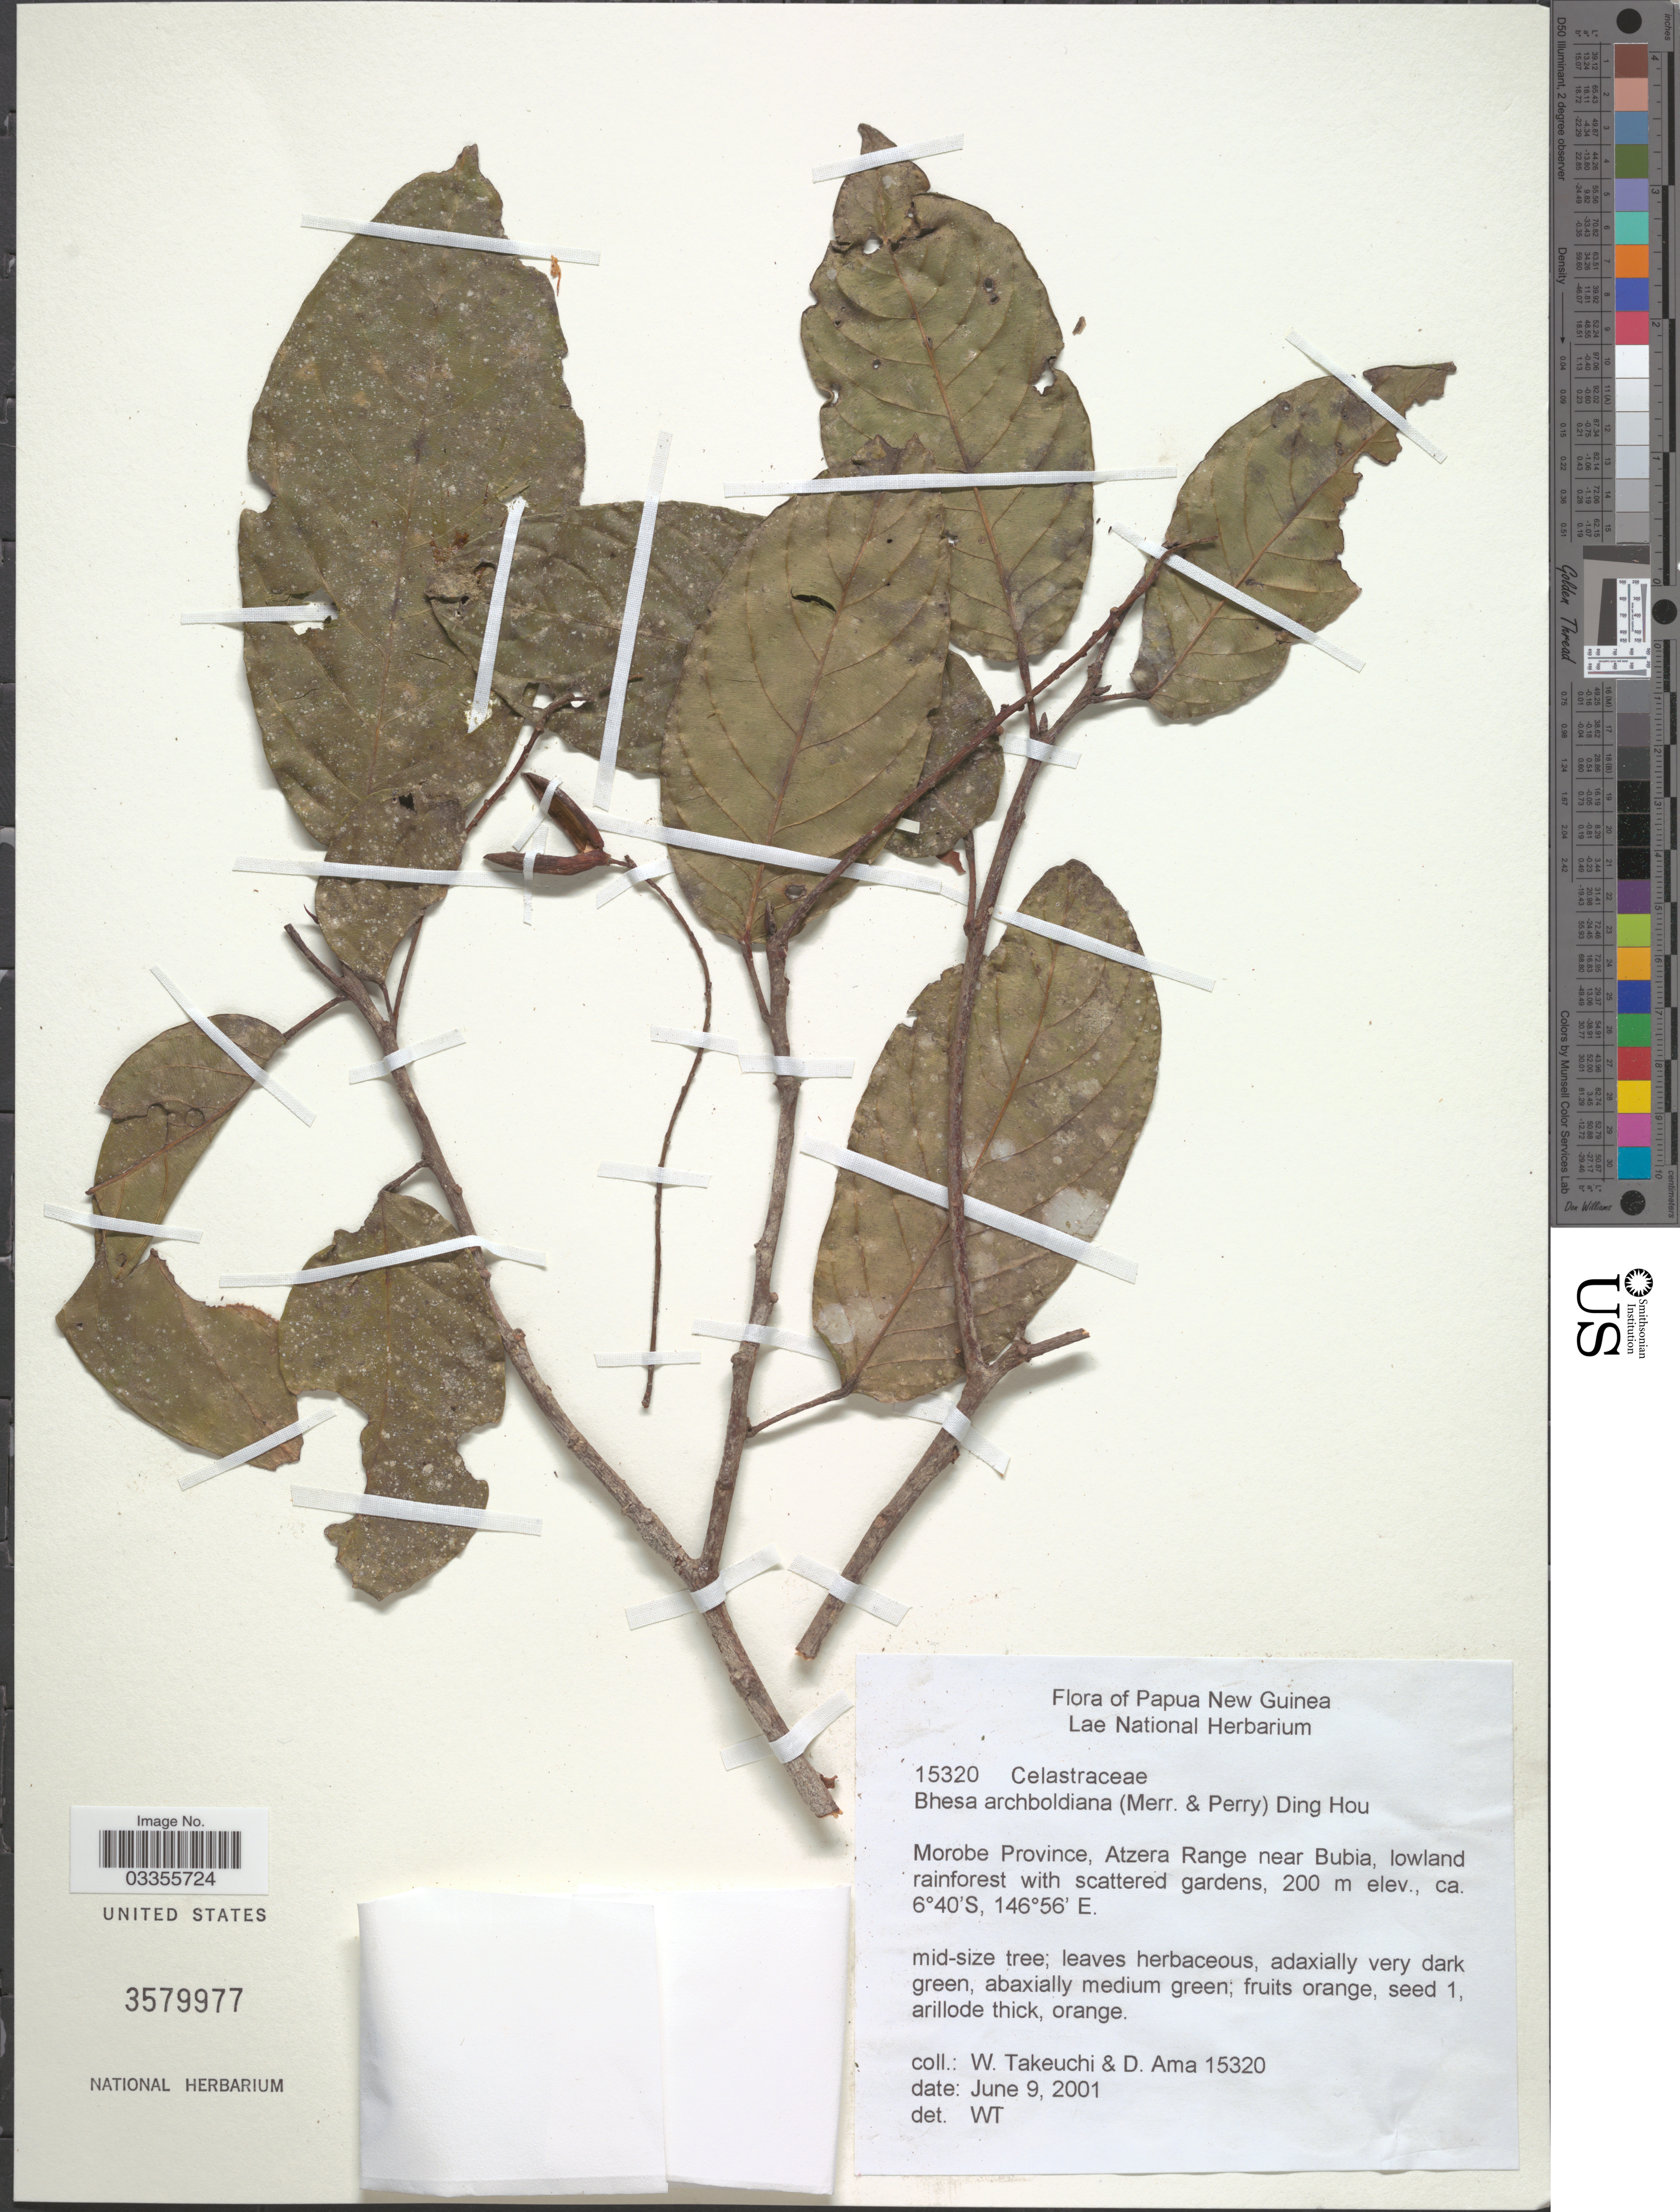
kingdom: Plantae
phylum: Tracheophyta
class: Magnoliopsida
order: Malpighiales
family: Centroplacaceae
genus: Bhesa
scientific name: Bhesa archboldiana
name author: Ding Hou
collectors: W. Takeuchi & D. Ama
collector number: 15320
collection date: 2001-06-09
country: Papua New Guinea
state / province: Morobe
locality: Atzera Range near Bubia, lowland rainforest with scattered gardens.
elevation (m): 200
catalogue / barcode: US 3579977